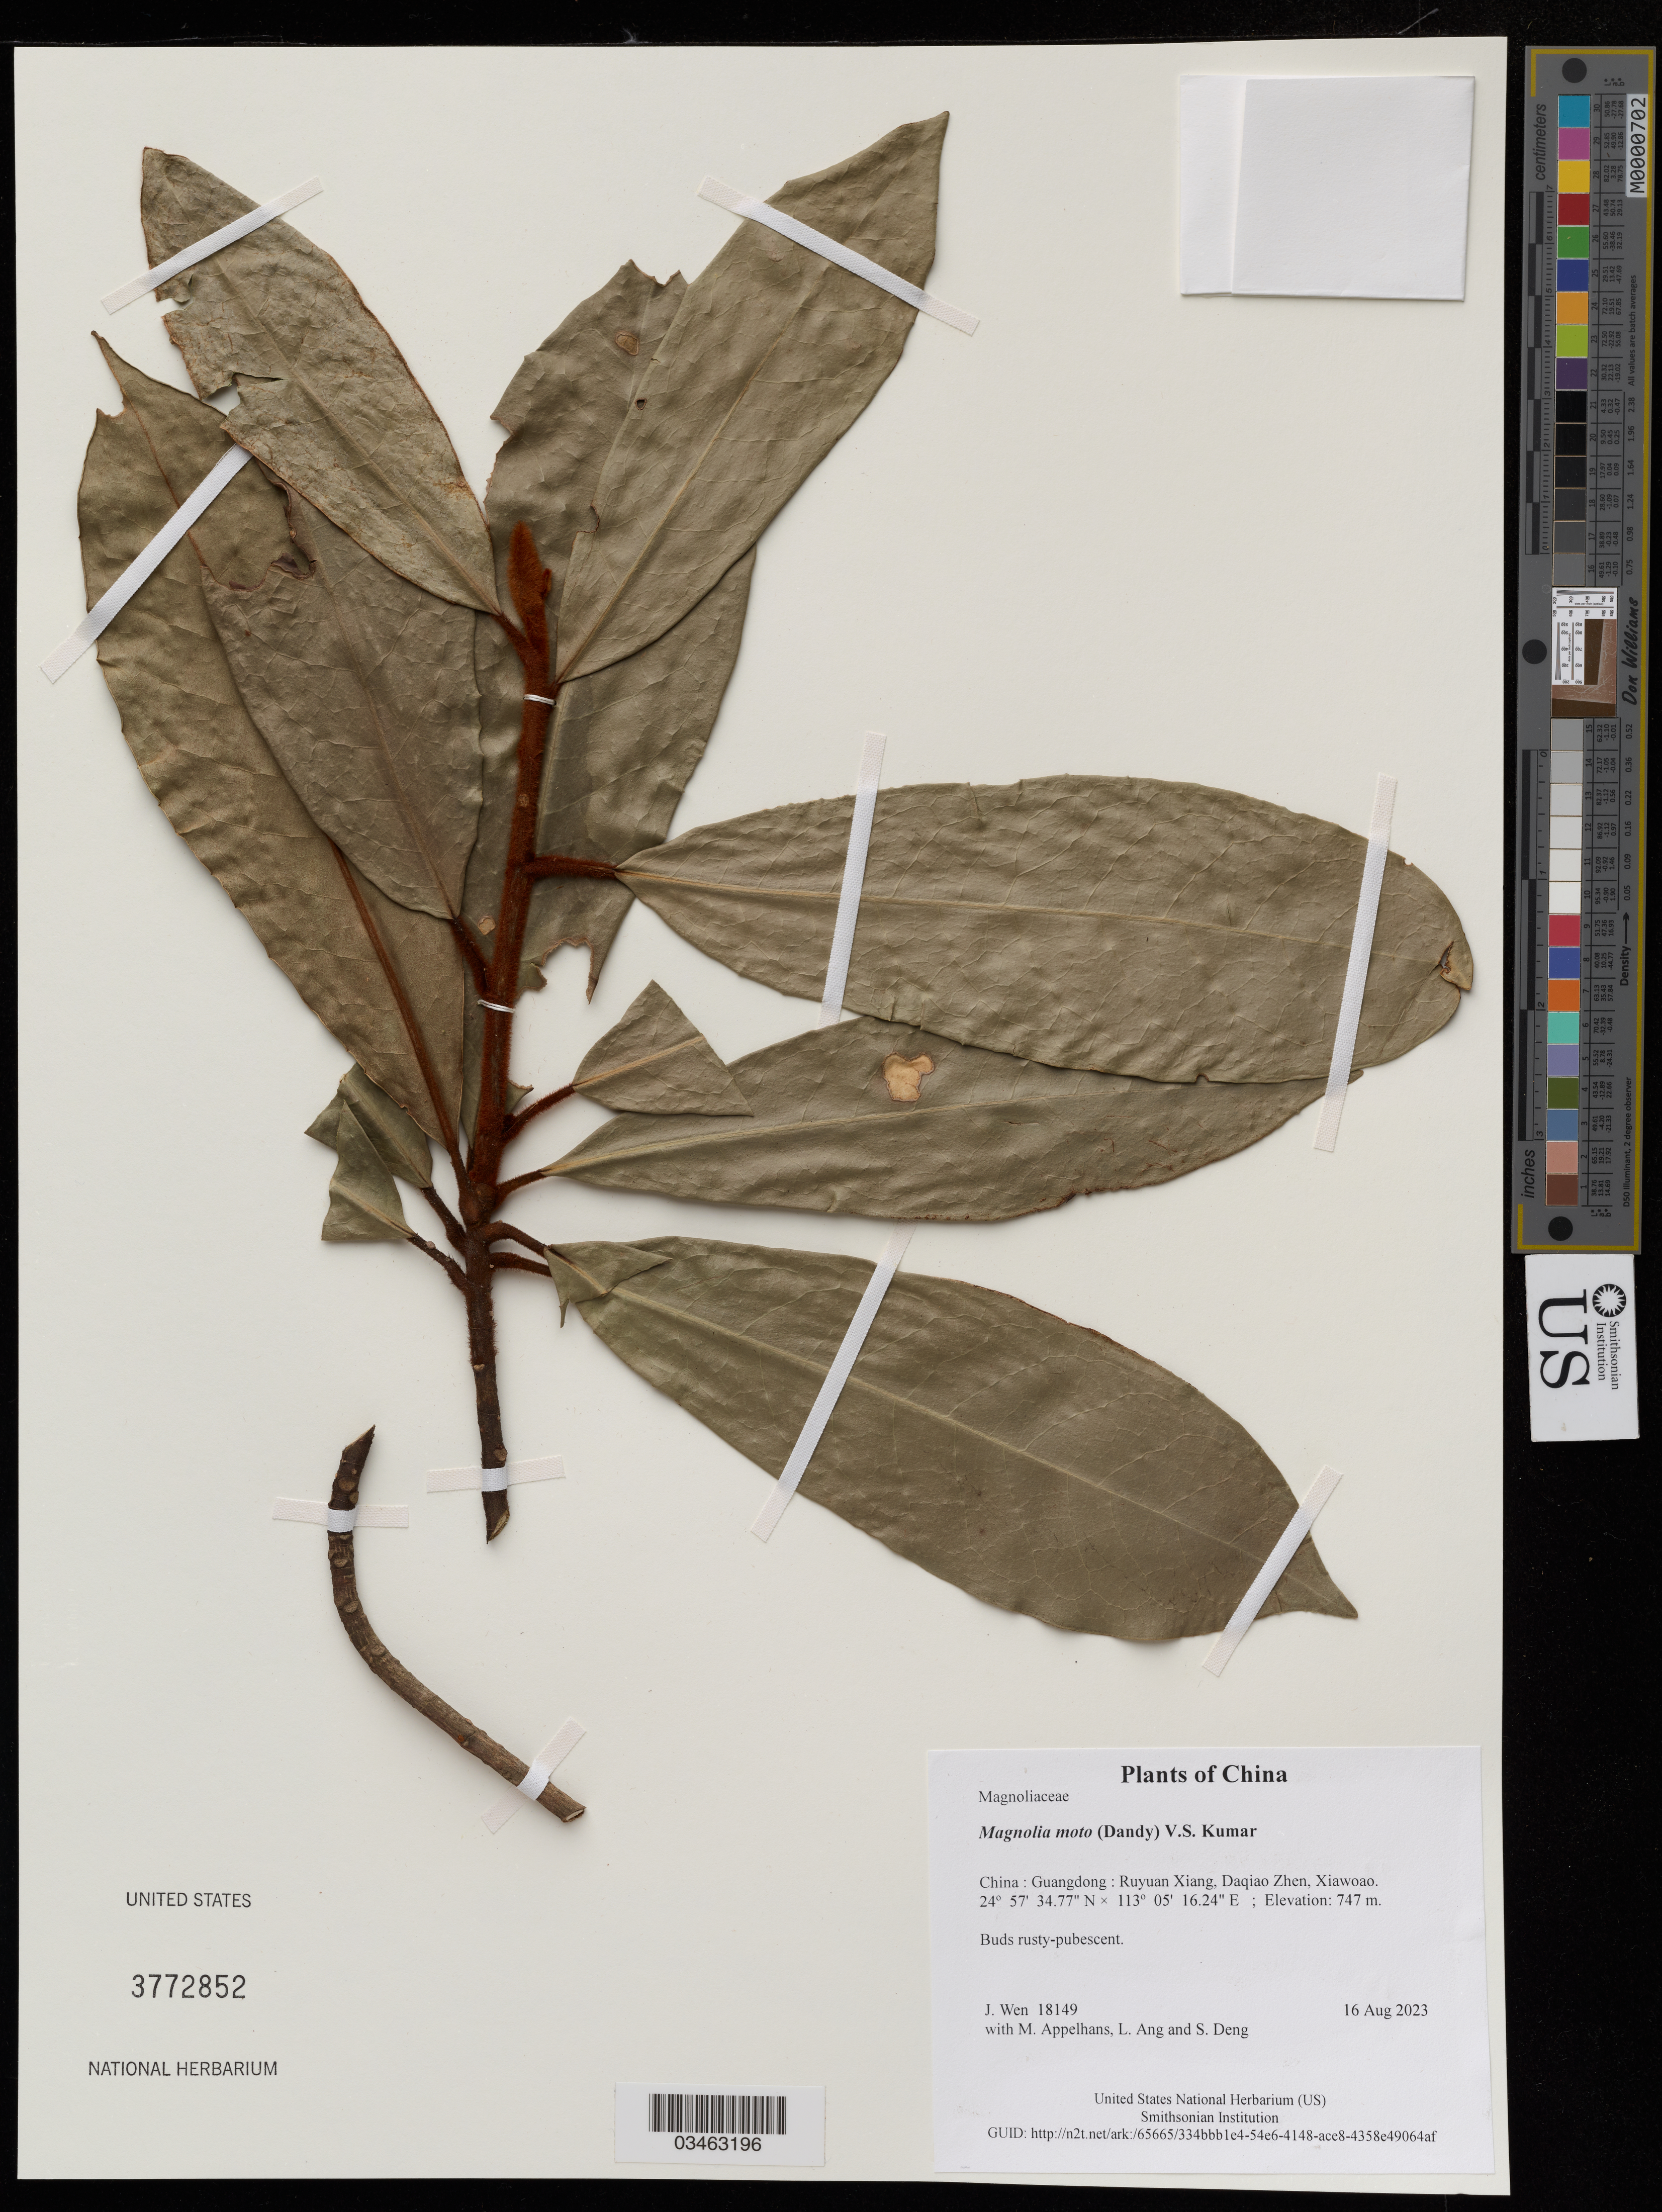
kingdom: Plantae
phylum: Tracheophyta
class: Magnoliopsida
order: Magnoliales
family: Magnoliaceae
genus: Magnolia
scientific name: Magnolia moto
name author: (Dandy) V.S. Kumar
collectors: J. Wen, M. Appelhans, L. Ang & S. Deng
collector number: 18149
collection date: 2023-08-16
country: China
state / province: Guangdong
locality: Ruyuan Xiang, Daqiao Zhen, Xiawoao.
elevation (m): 747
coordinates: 24 57 34.77 N, 113 05 16.24 E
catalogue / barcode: US 3772852